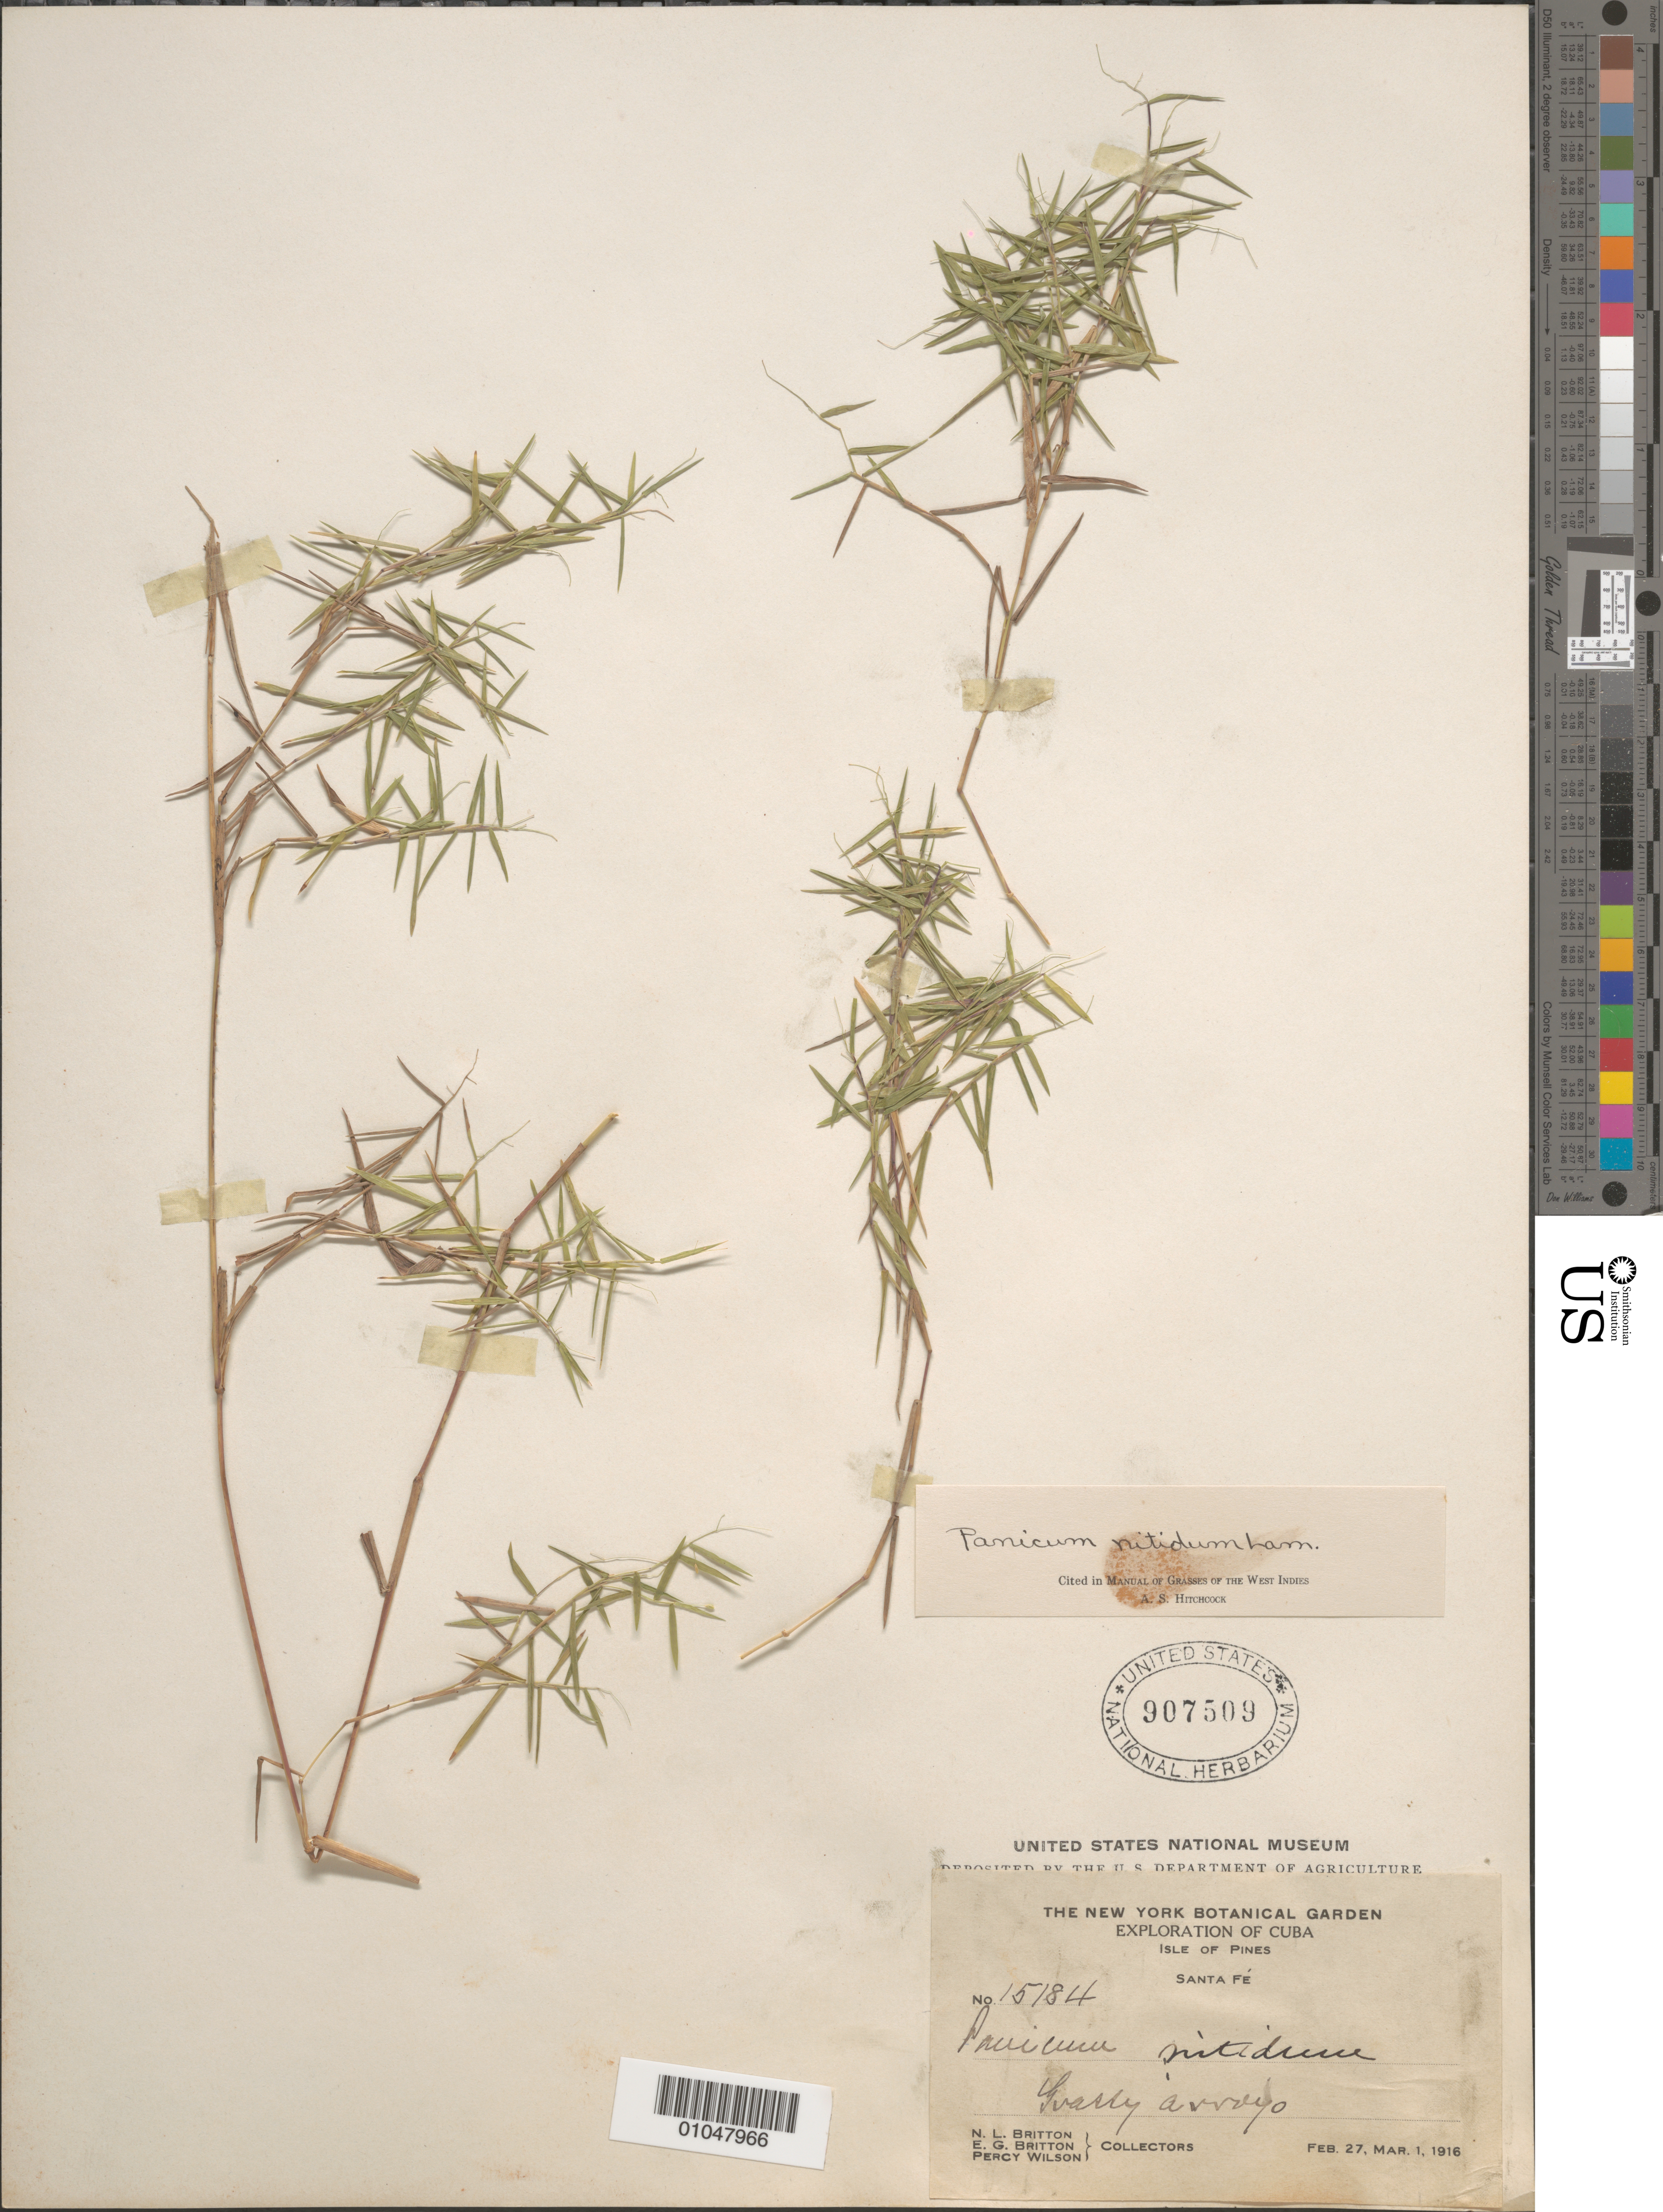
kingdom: Plantae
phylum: Tracheophyta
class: Liliopsida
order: Poales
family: Poaceae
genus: Panicum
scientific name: Panicum nitidum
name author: Lam.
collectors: N. Britton, E. G. Britton & P. Wilson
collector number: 15184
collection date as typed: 27 Apr 1916 and 01 Mar 1916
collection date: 1916-03-01,1916-04-27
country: Cuba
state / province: Isla de la Juventud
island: Isla de la Juventud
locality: Grassy arroyo in Santa Fe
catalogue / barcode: US 907509